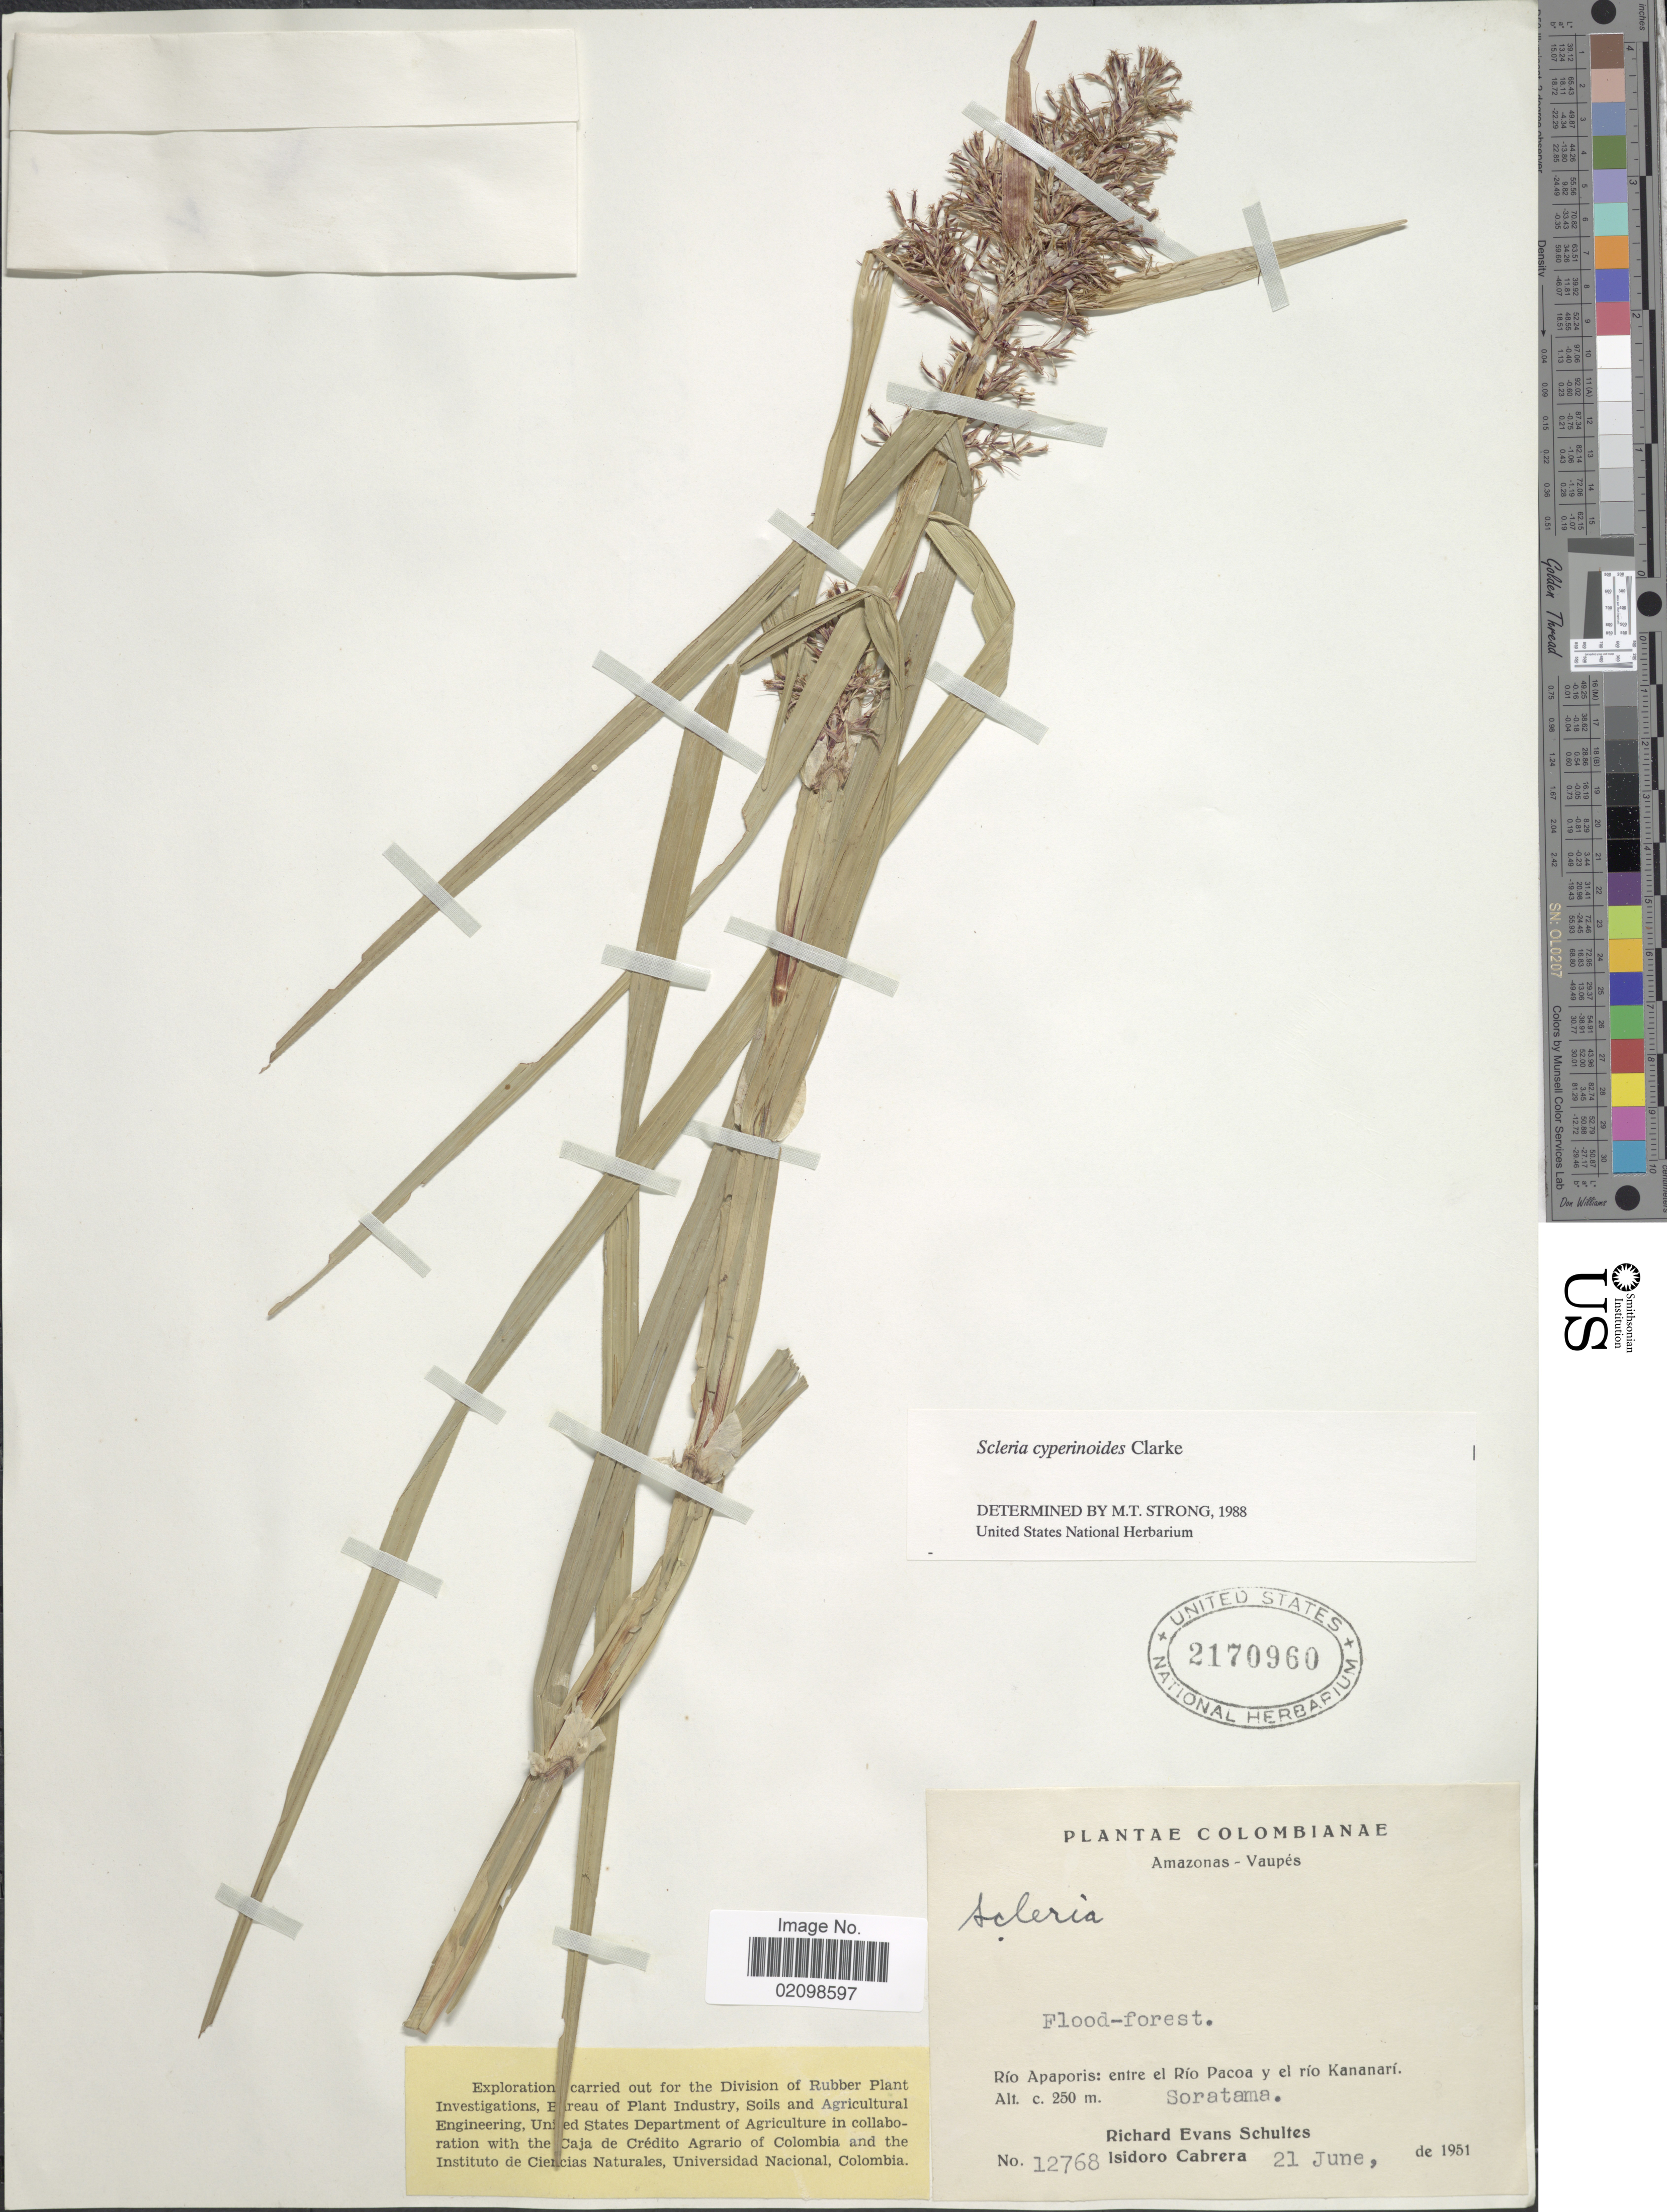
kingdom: Plantae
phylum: Tracheophyta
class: Liliopsida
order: Poales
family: Cyperaceae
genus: Scleria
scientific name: Scleria cyperinoides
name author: C.B. Clarke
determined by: Strong, Mark T., (BOT), Smithsonian Institution - National Museum of Natural History (UNITED STATES)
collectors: R. E. Schultes & I. Cabrera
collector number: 12768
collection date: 1951-06-21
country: Colombia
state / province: Vaupés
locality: Amazonas - Vaupes. Rio Apaporis: entre el Rio Pacoa y el rio Kananari, Soratama.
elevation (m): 250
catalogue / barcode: US 2170960